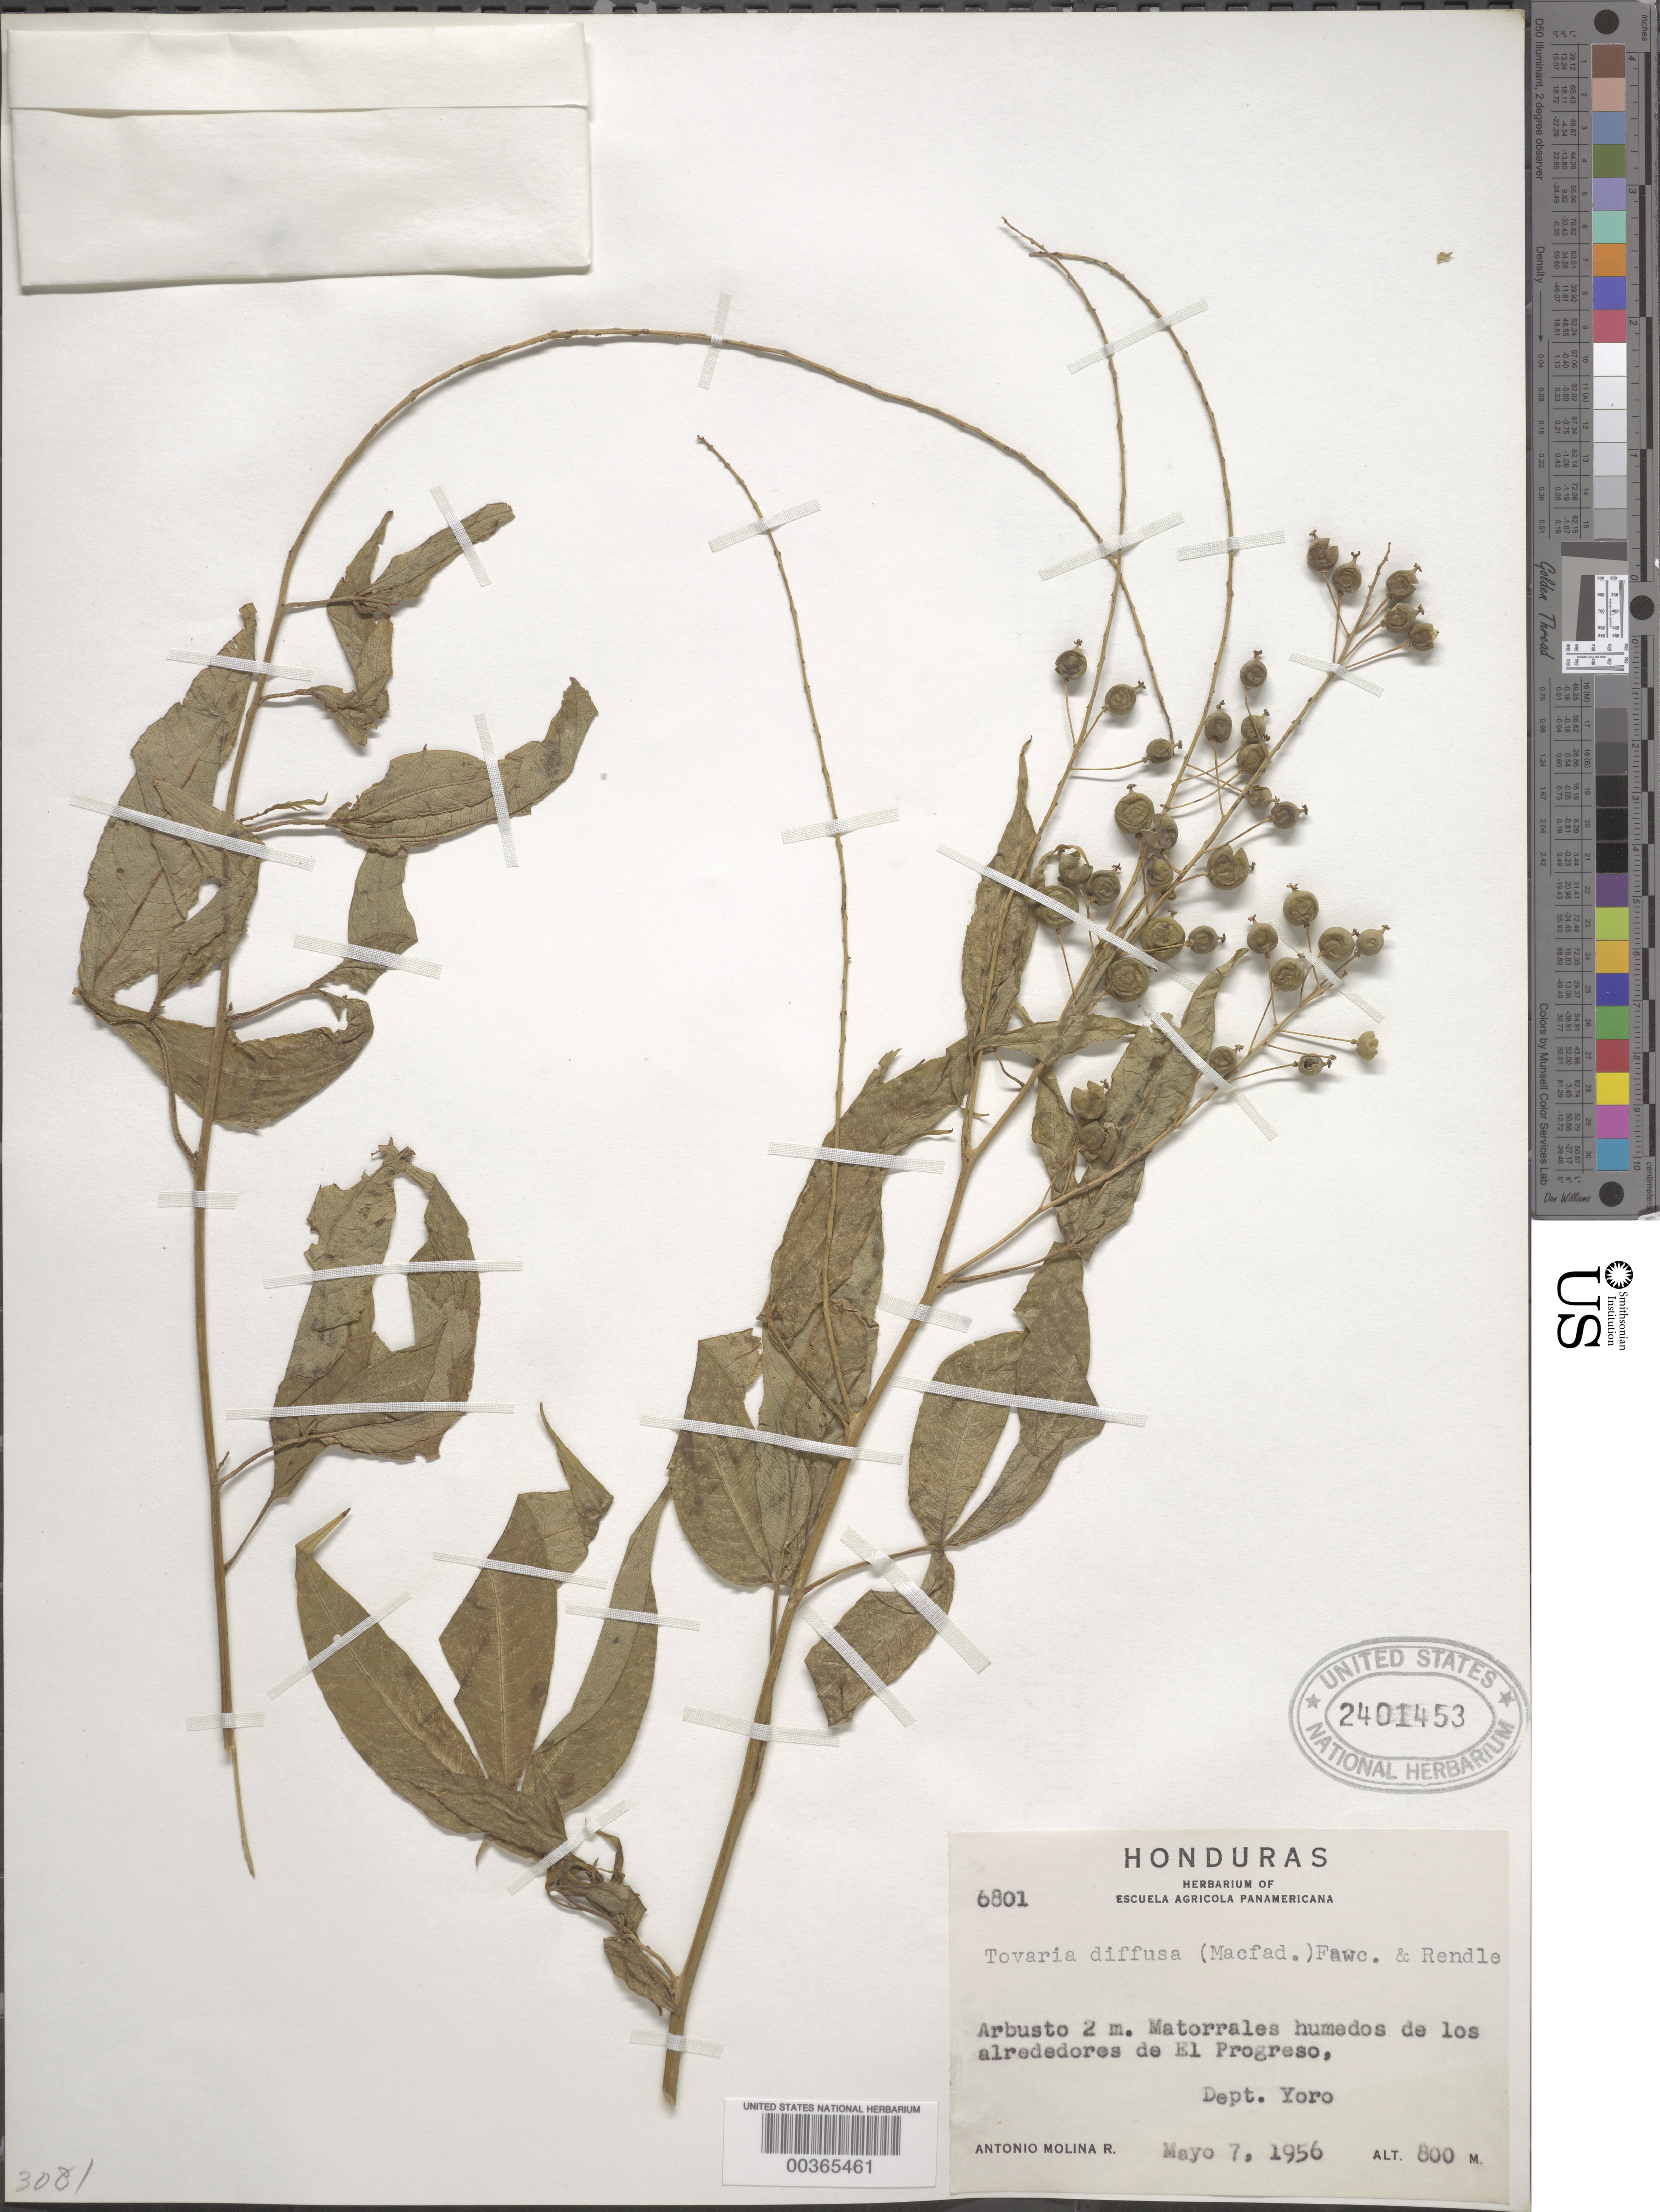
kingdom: Plantae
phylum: Tracheophyta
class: Magnoliopsida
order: Brassicales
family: Tovariaceae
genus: Tovaria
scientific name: Tovaria diffusa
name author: (Macfad.) Fawc. & Rendle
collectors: A. Molina R.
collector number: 6801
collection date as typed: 07 May 1956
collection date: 1956-05-07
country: Honduras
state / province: Yoro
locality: Matorrales humedos de los alrededores de El Progreso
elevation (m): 800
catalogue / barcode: US 2401453